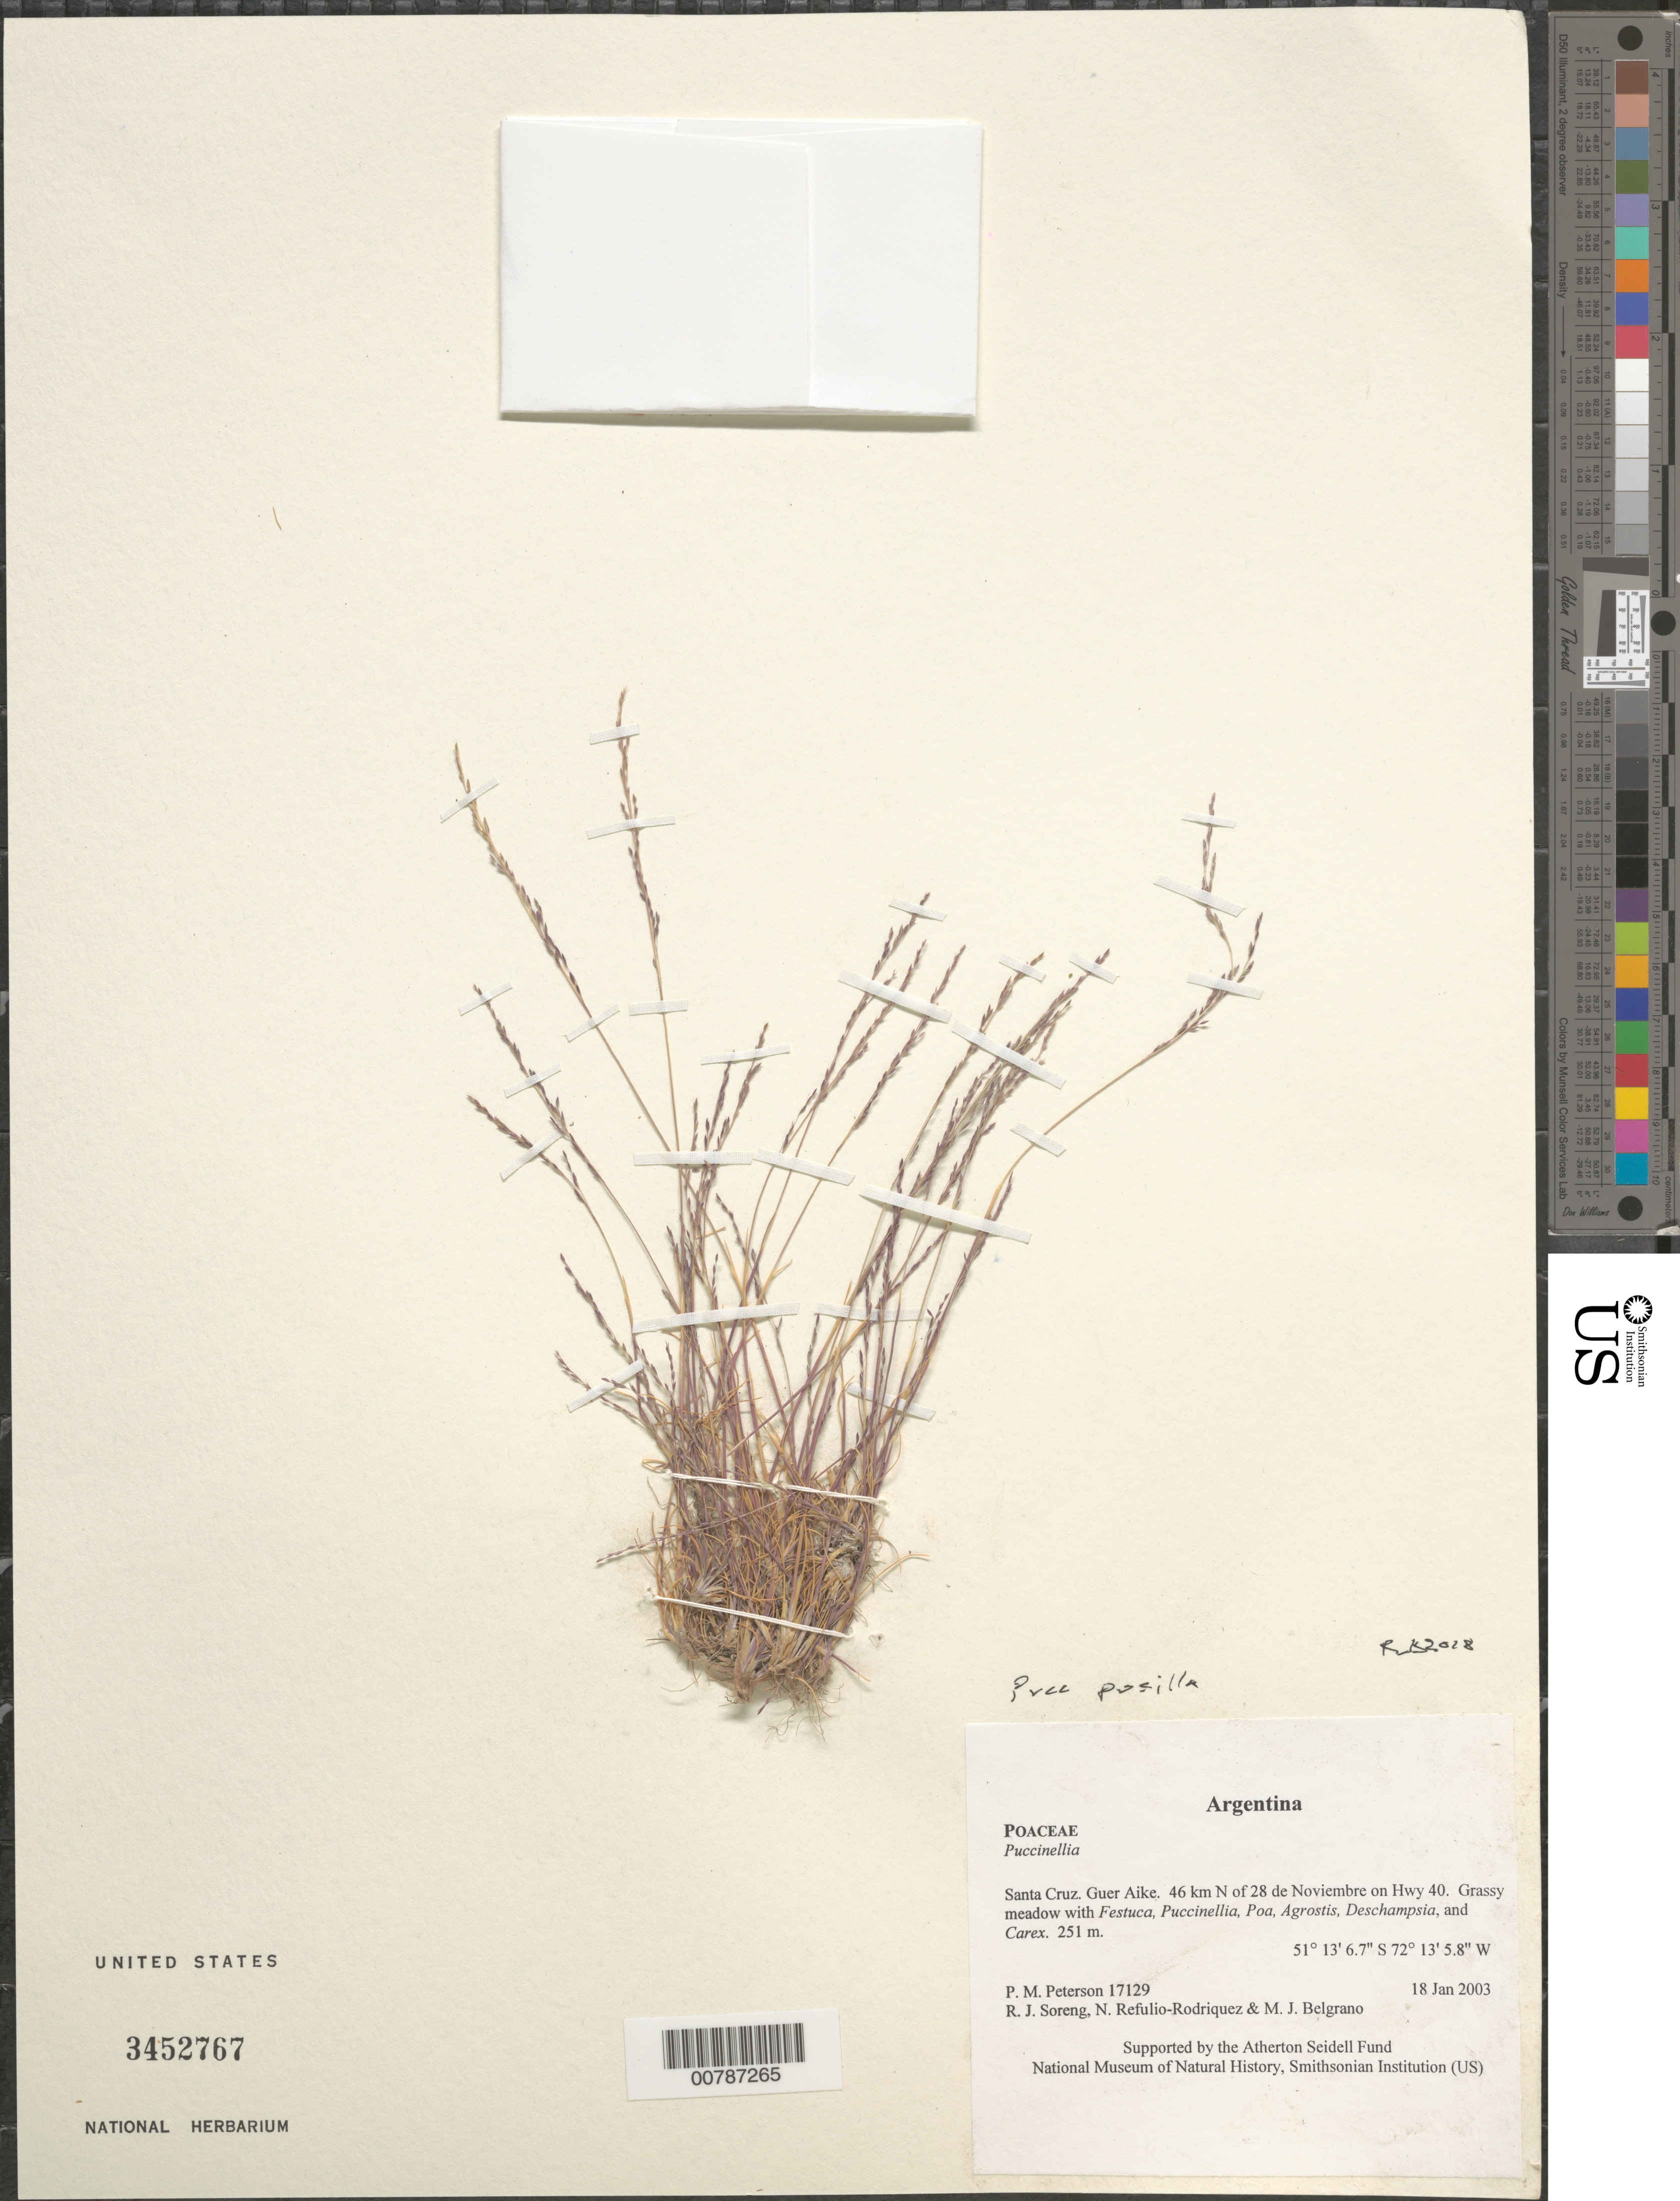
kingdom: Plantae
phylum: Tracheophyta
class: Liliopsida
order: Poales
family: Poaceae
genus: Puccinellia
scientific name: Puccinellia pusilla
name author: (Hack.) Parodi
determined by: Soreng, Robert J., Research Associate (BOT), Smithsonian Institution - National Museum of Natural History (UNITED STATES)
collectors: P. M. Peterson, R. J. Soreng, N. Refulio-Rodríguez & M. Belgrano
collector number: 17129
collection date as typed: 18 Jan 2003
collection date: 2003-01-18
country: Argentina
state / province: Santa Cruz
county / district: Guer Aike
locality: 46 km N of 28 de Noviembre on Hwy 40. Grassy meadow with Festuca, Puccinellia, Poa, Agrostis, Deschampsia, and Carex.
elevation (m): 251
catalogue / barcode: US 3452767